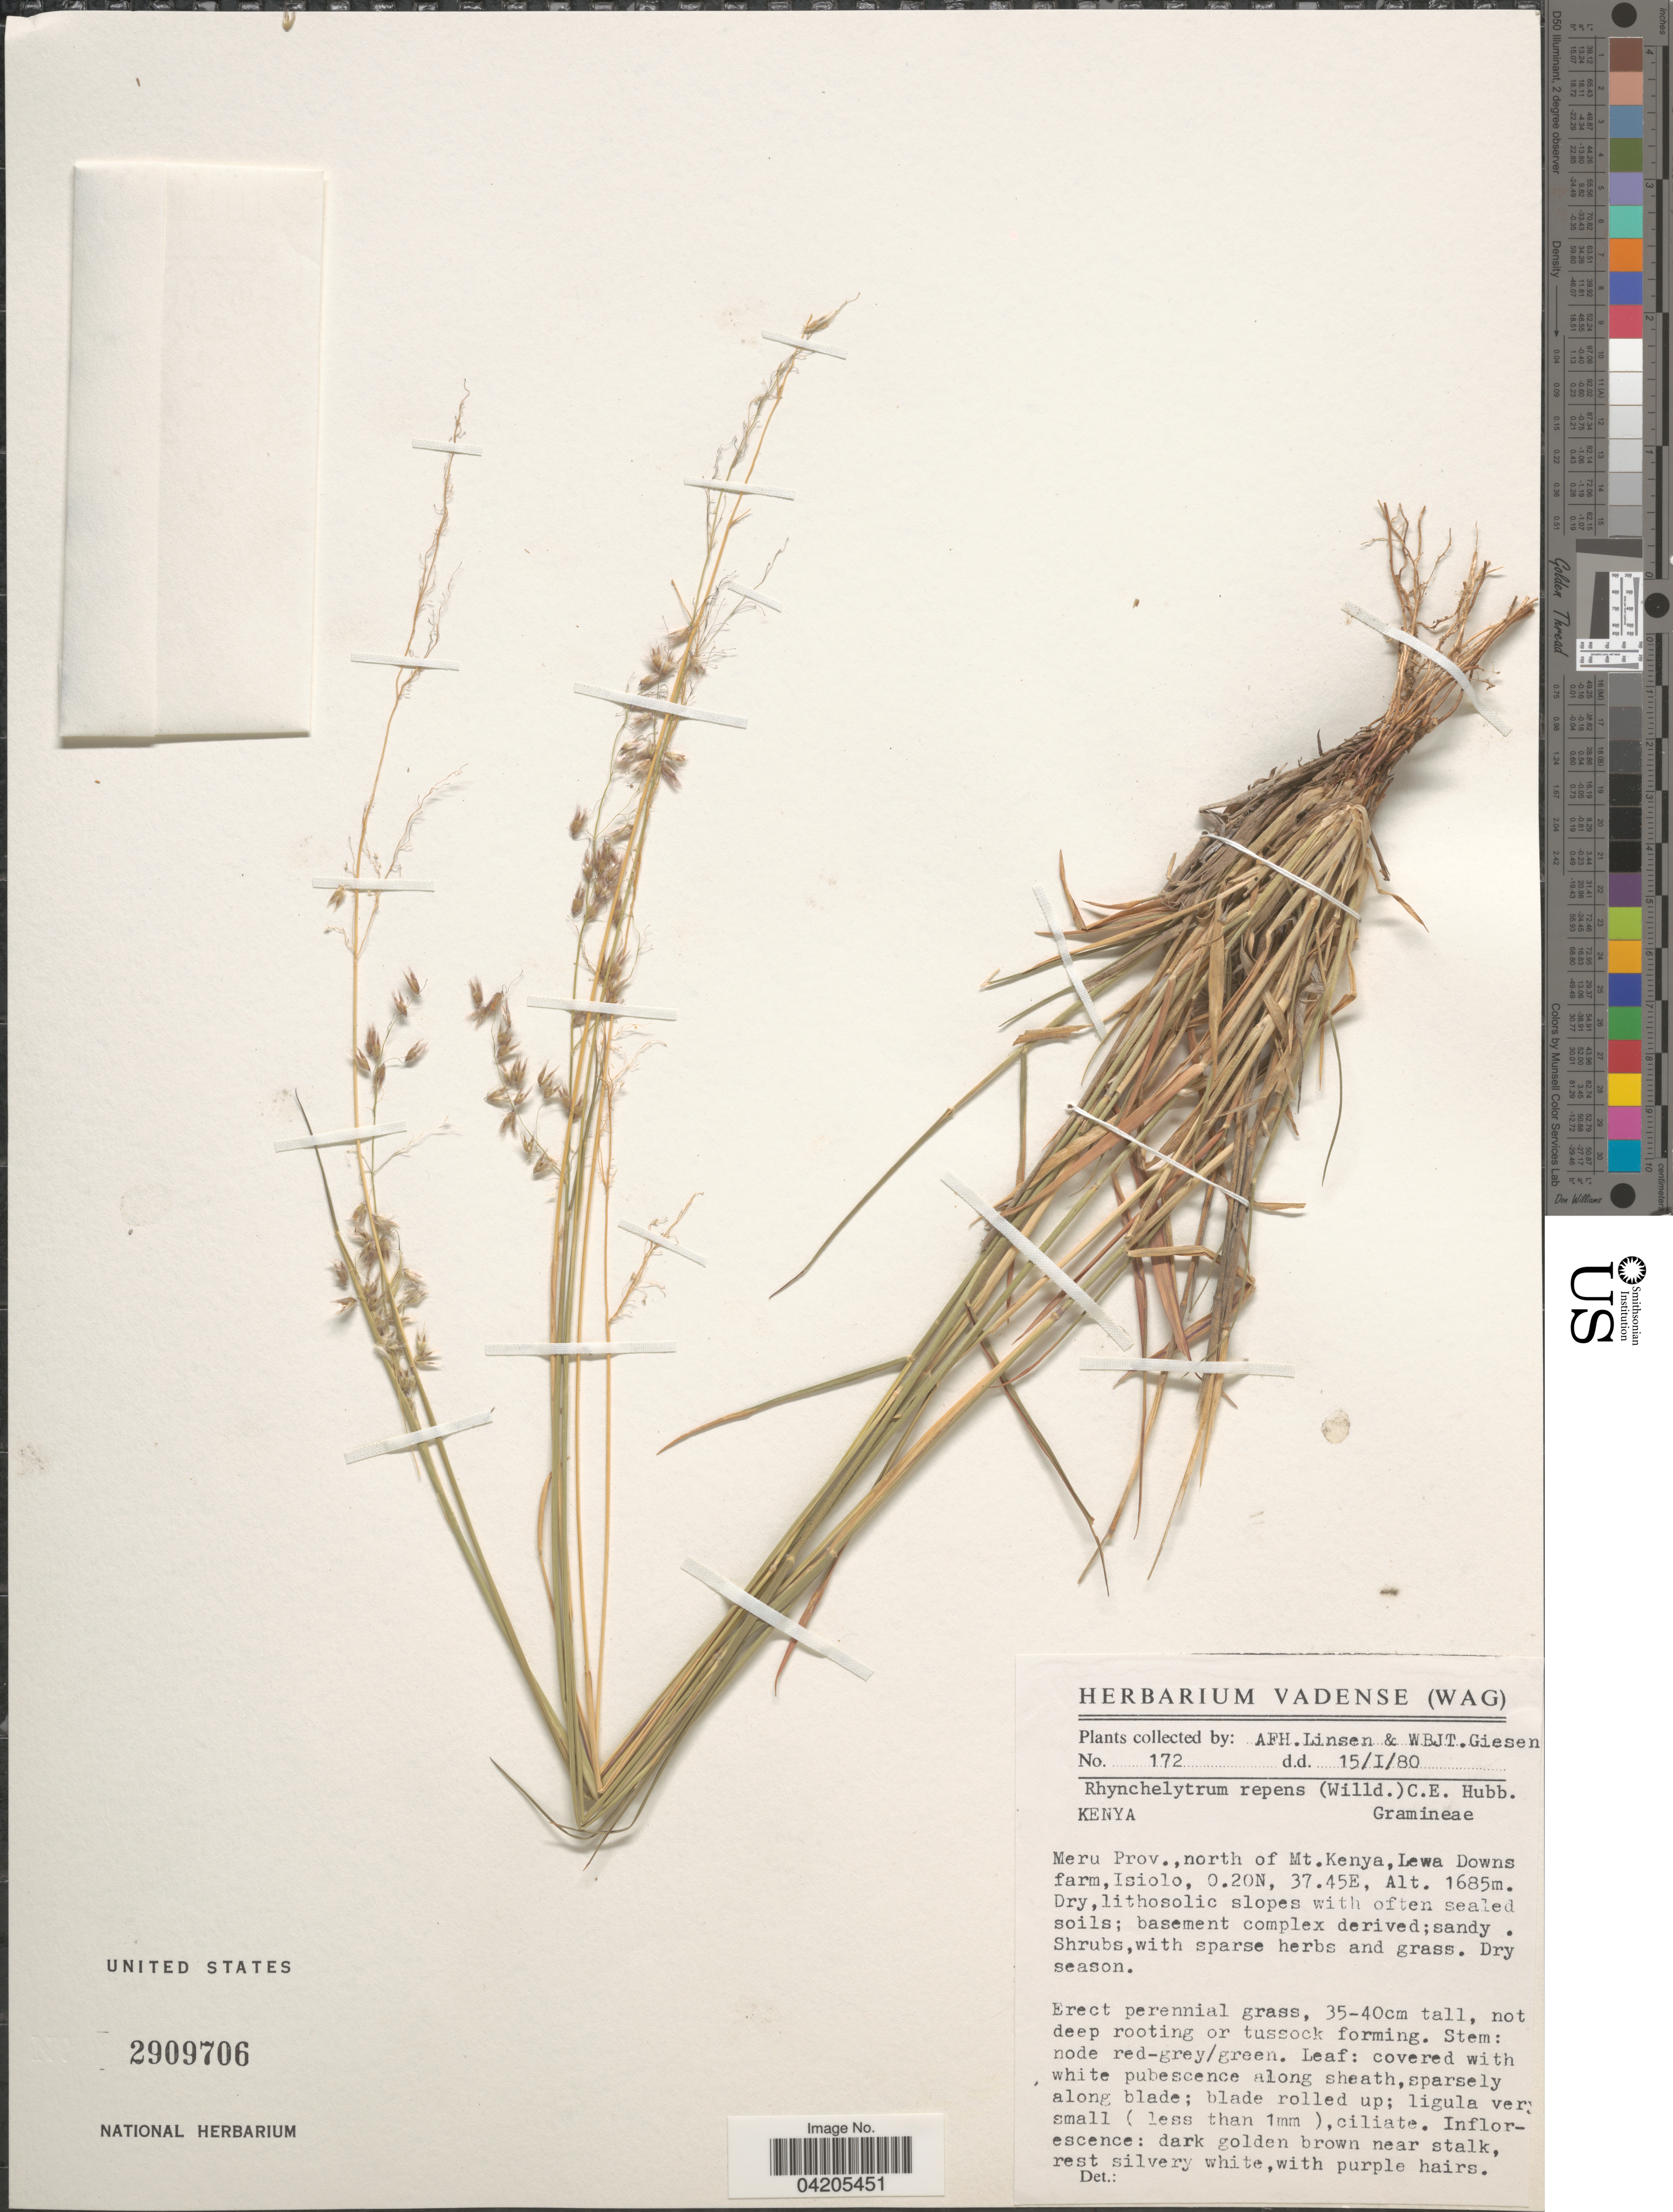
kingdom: Plantae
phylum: Tracheophyta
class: Liliopsida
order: Poales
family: Poaceae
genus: Melinis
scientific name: Melinis repens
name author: (Willd.) Zizka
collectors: A. Linsen & W. Giesen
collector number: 172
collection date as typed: Transcribed d/m/y: 15/1/80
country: Kenya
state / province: Meru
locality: North of Mt. Kenya, Lewa Downs farm, Isiolo.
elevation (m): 1685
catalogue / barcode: US 2909706